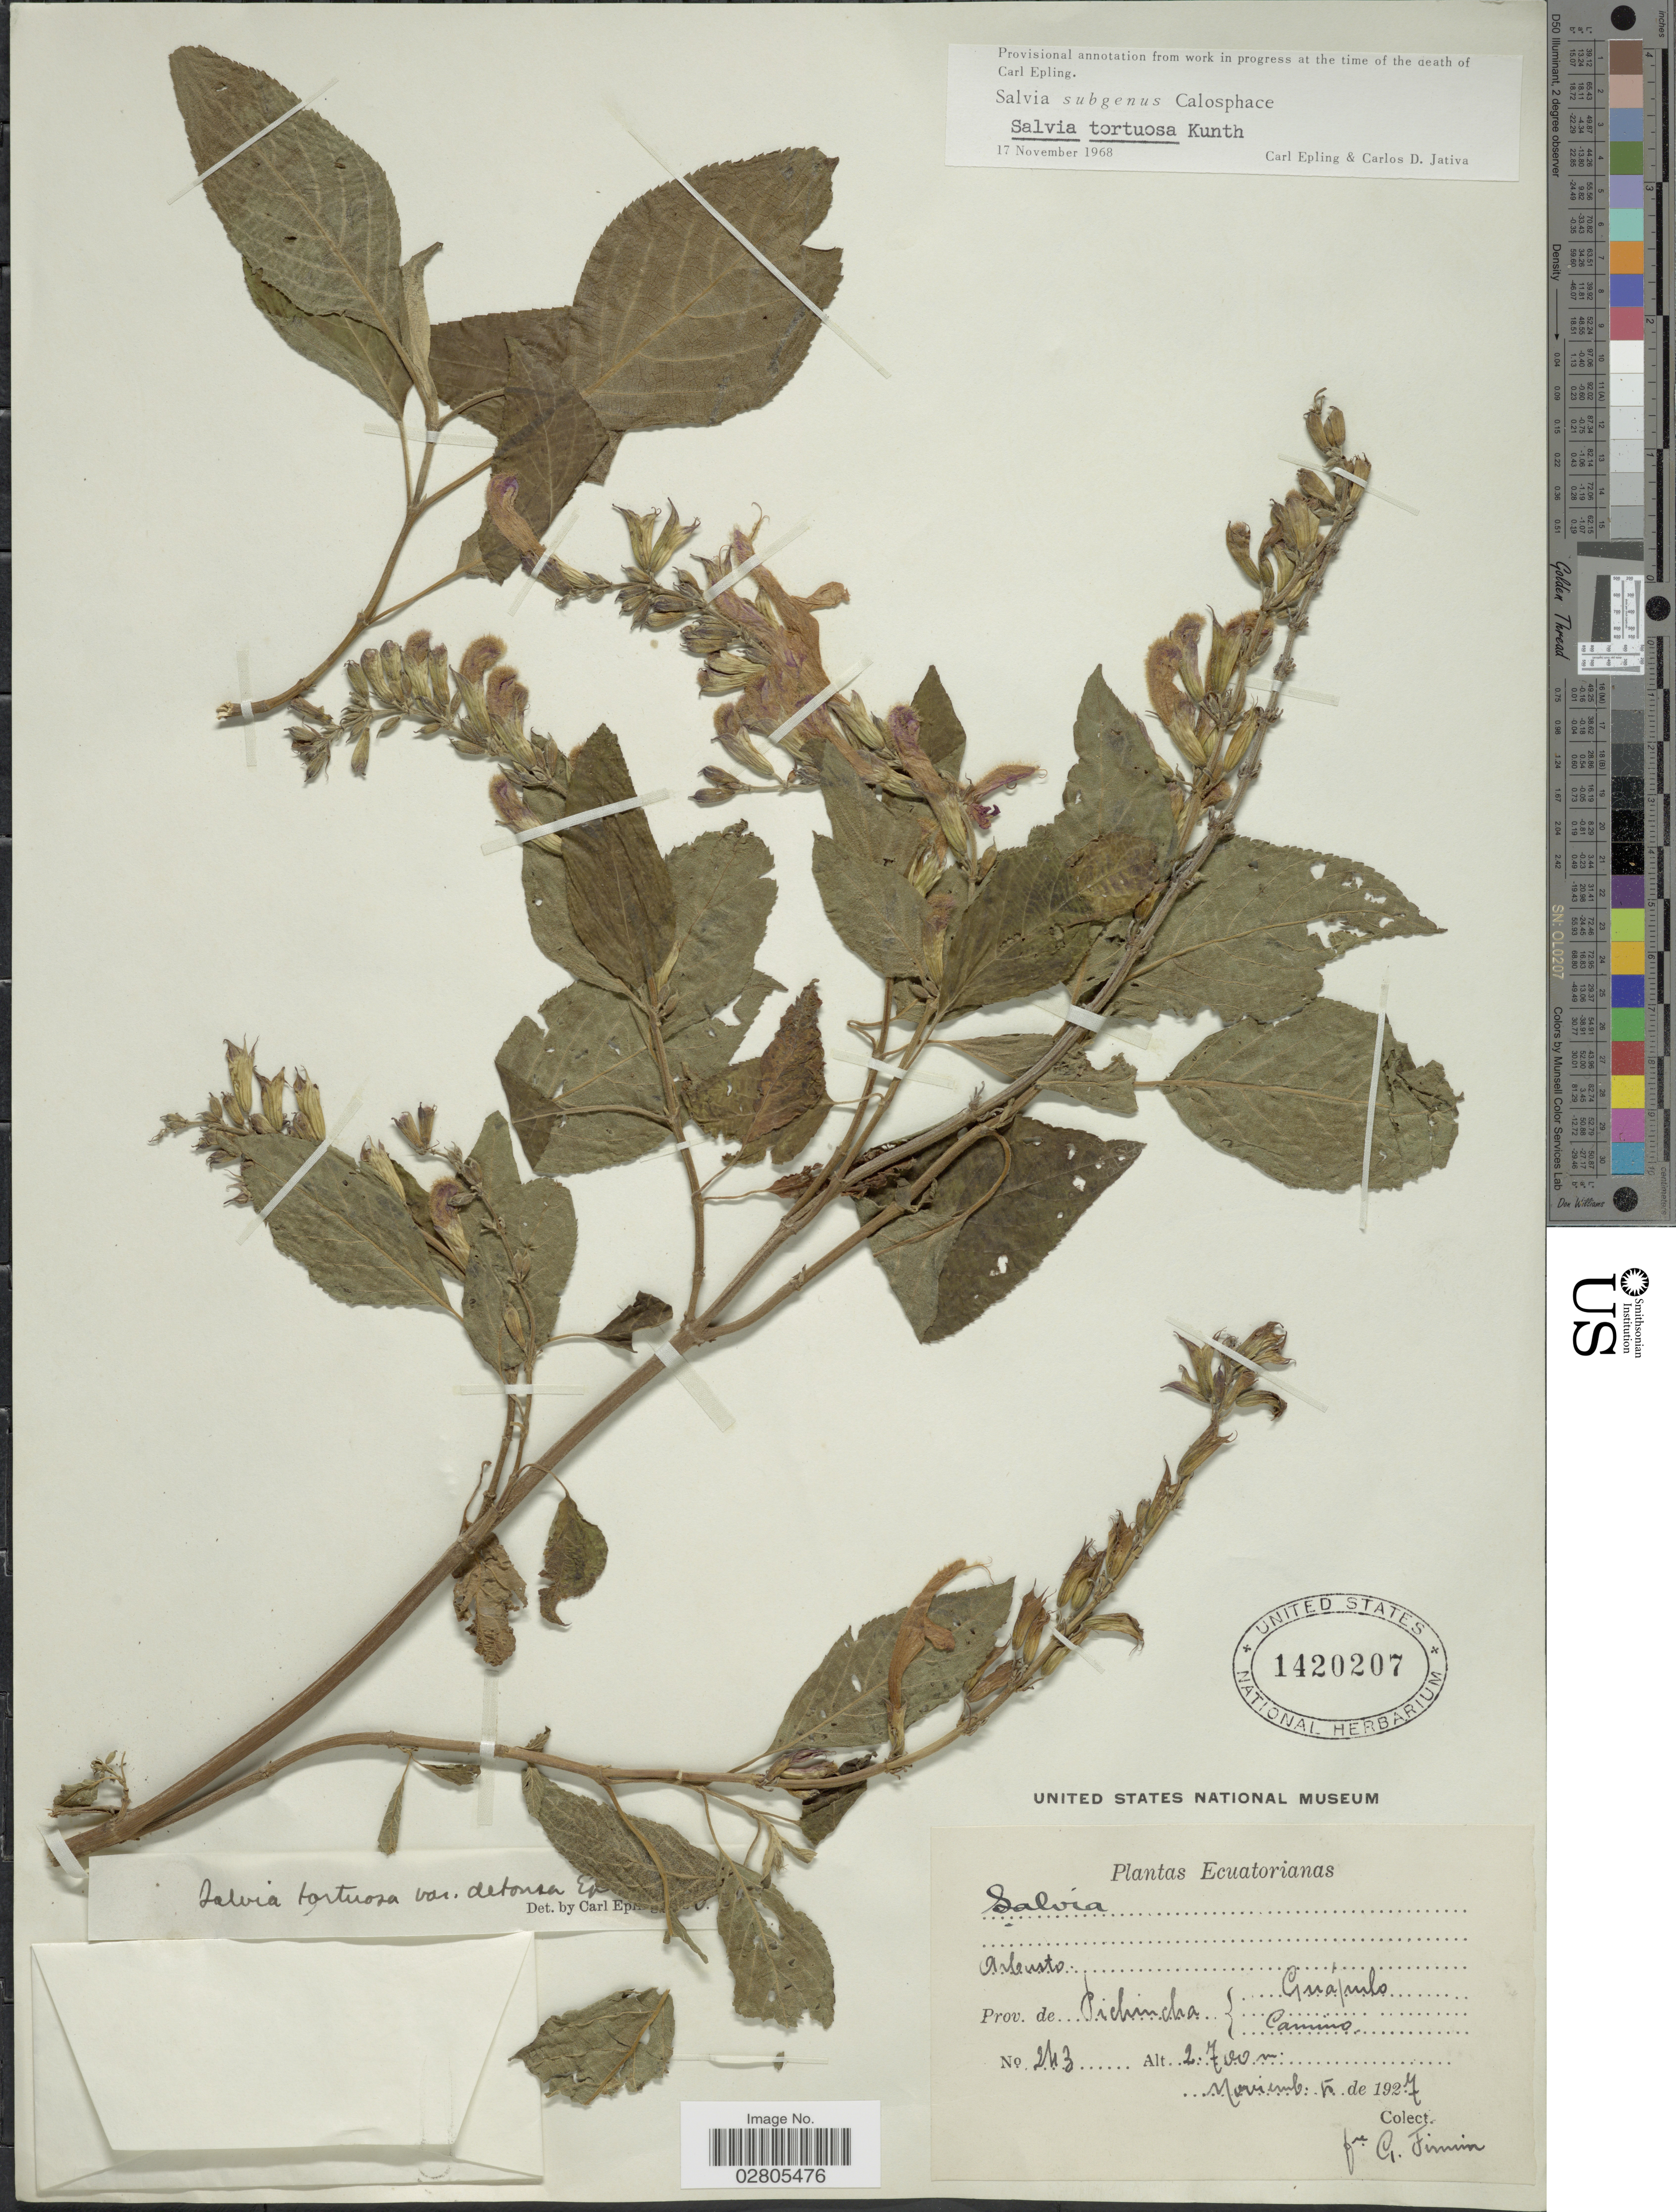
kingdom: Plantae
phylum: Tracheophyta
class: Magnoliopsida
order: Lamiales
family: Lamiaceae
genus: Salvia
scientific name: Salvia tortuosa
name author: Kunth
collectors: F. Firmin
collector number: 243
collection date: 1927-11-15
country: Ecuador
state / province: Pichincha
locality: Prov. de Pichincha, Guálupo.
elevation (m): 2700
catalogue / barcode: US 1420207